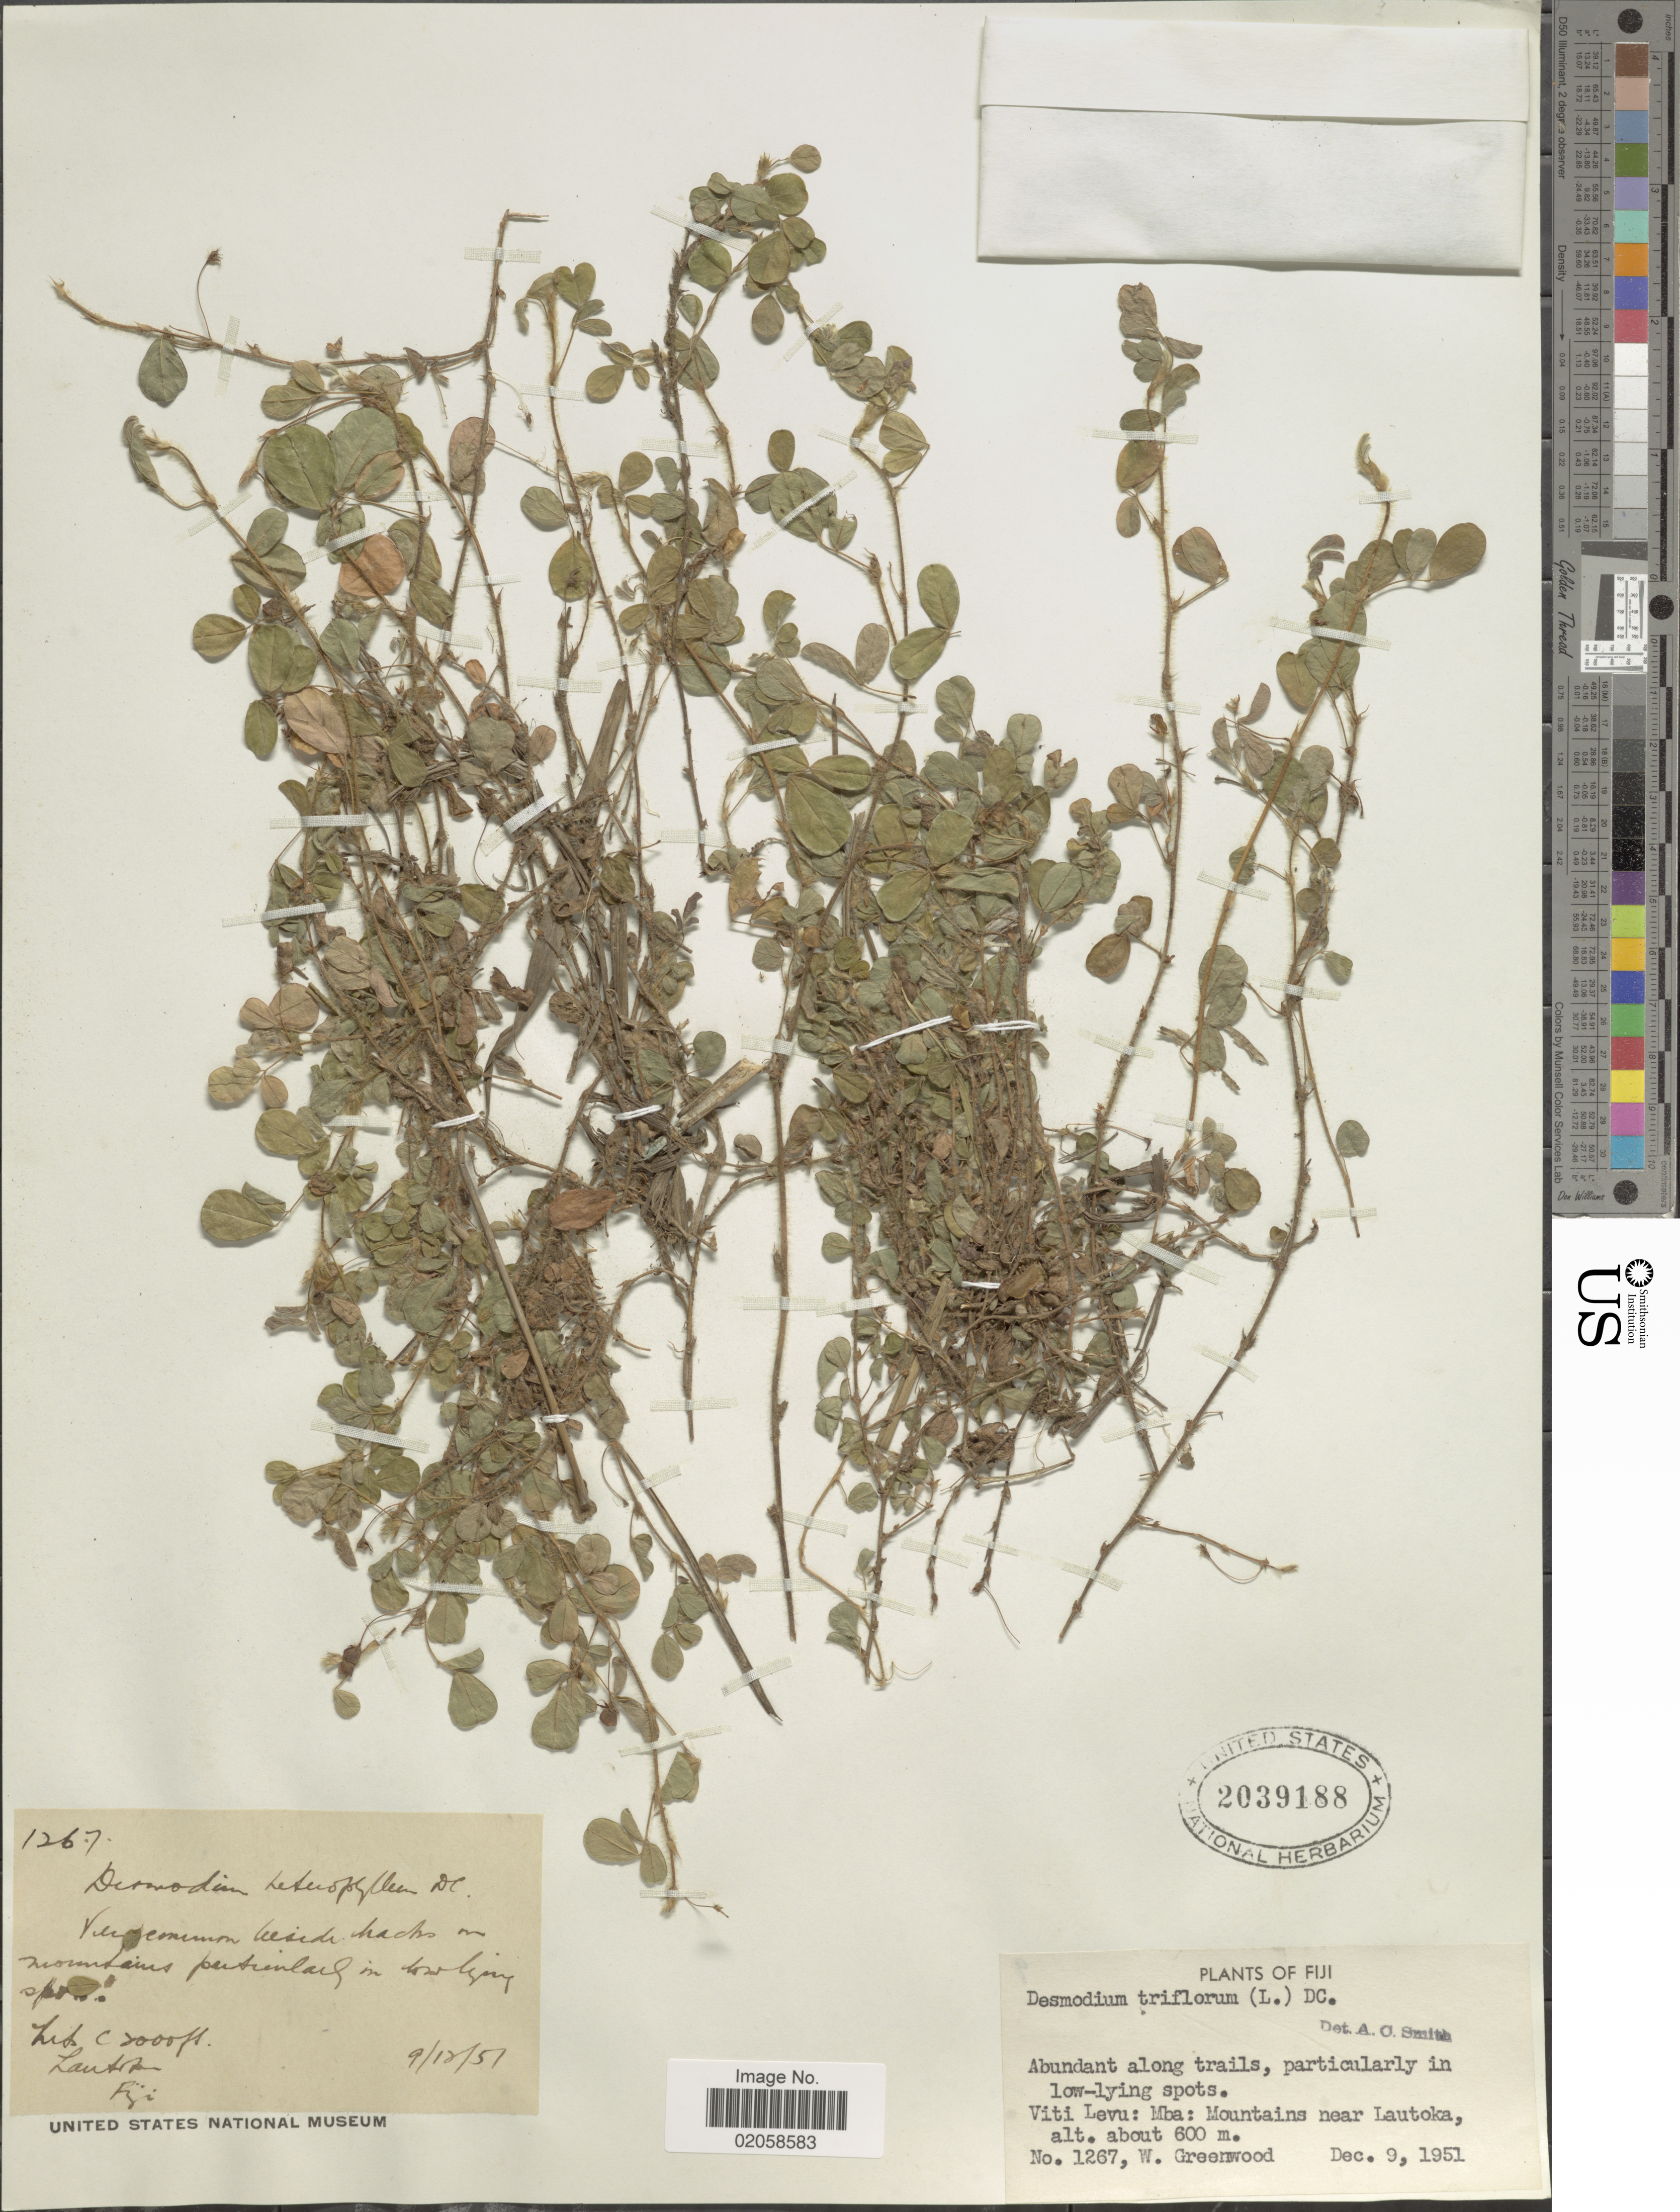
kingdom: Plantae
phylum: Tracheophyta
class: Magnoliopsida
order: Fabales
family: Fabaceae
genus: Grona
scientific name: Grona heterophylla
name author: (Willd.) H. Ohashi & K. Ohashi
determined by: Strong, Mark T., (BOT), Smithsonian Institution - National Museum of Natural History (UNITED STATES)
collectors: W. Greenwood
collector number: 1267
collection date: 1951-12-09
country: Fiji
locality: Viti Levu: Mba: Mountains near Lautoka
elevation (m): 600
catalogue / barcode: US 2039188